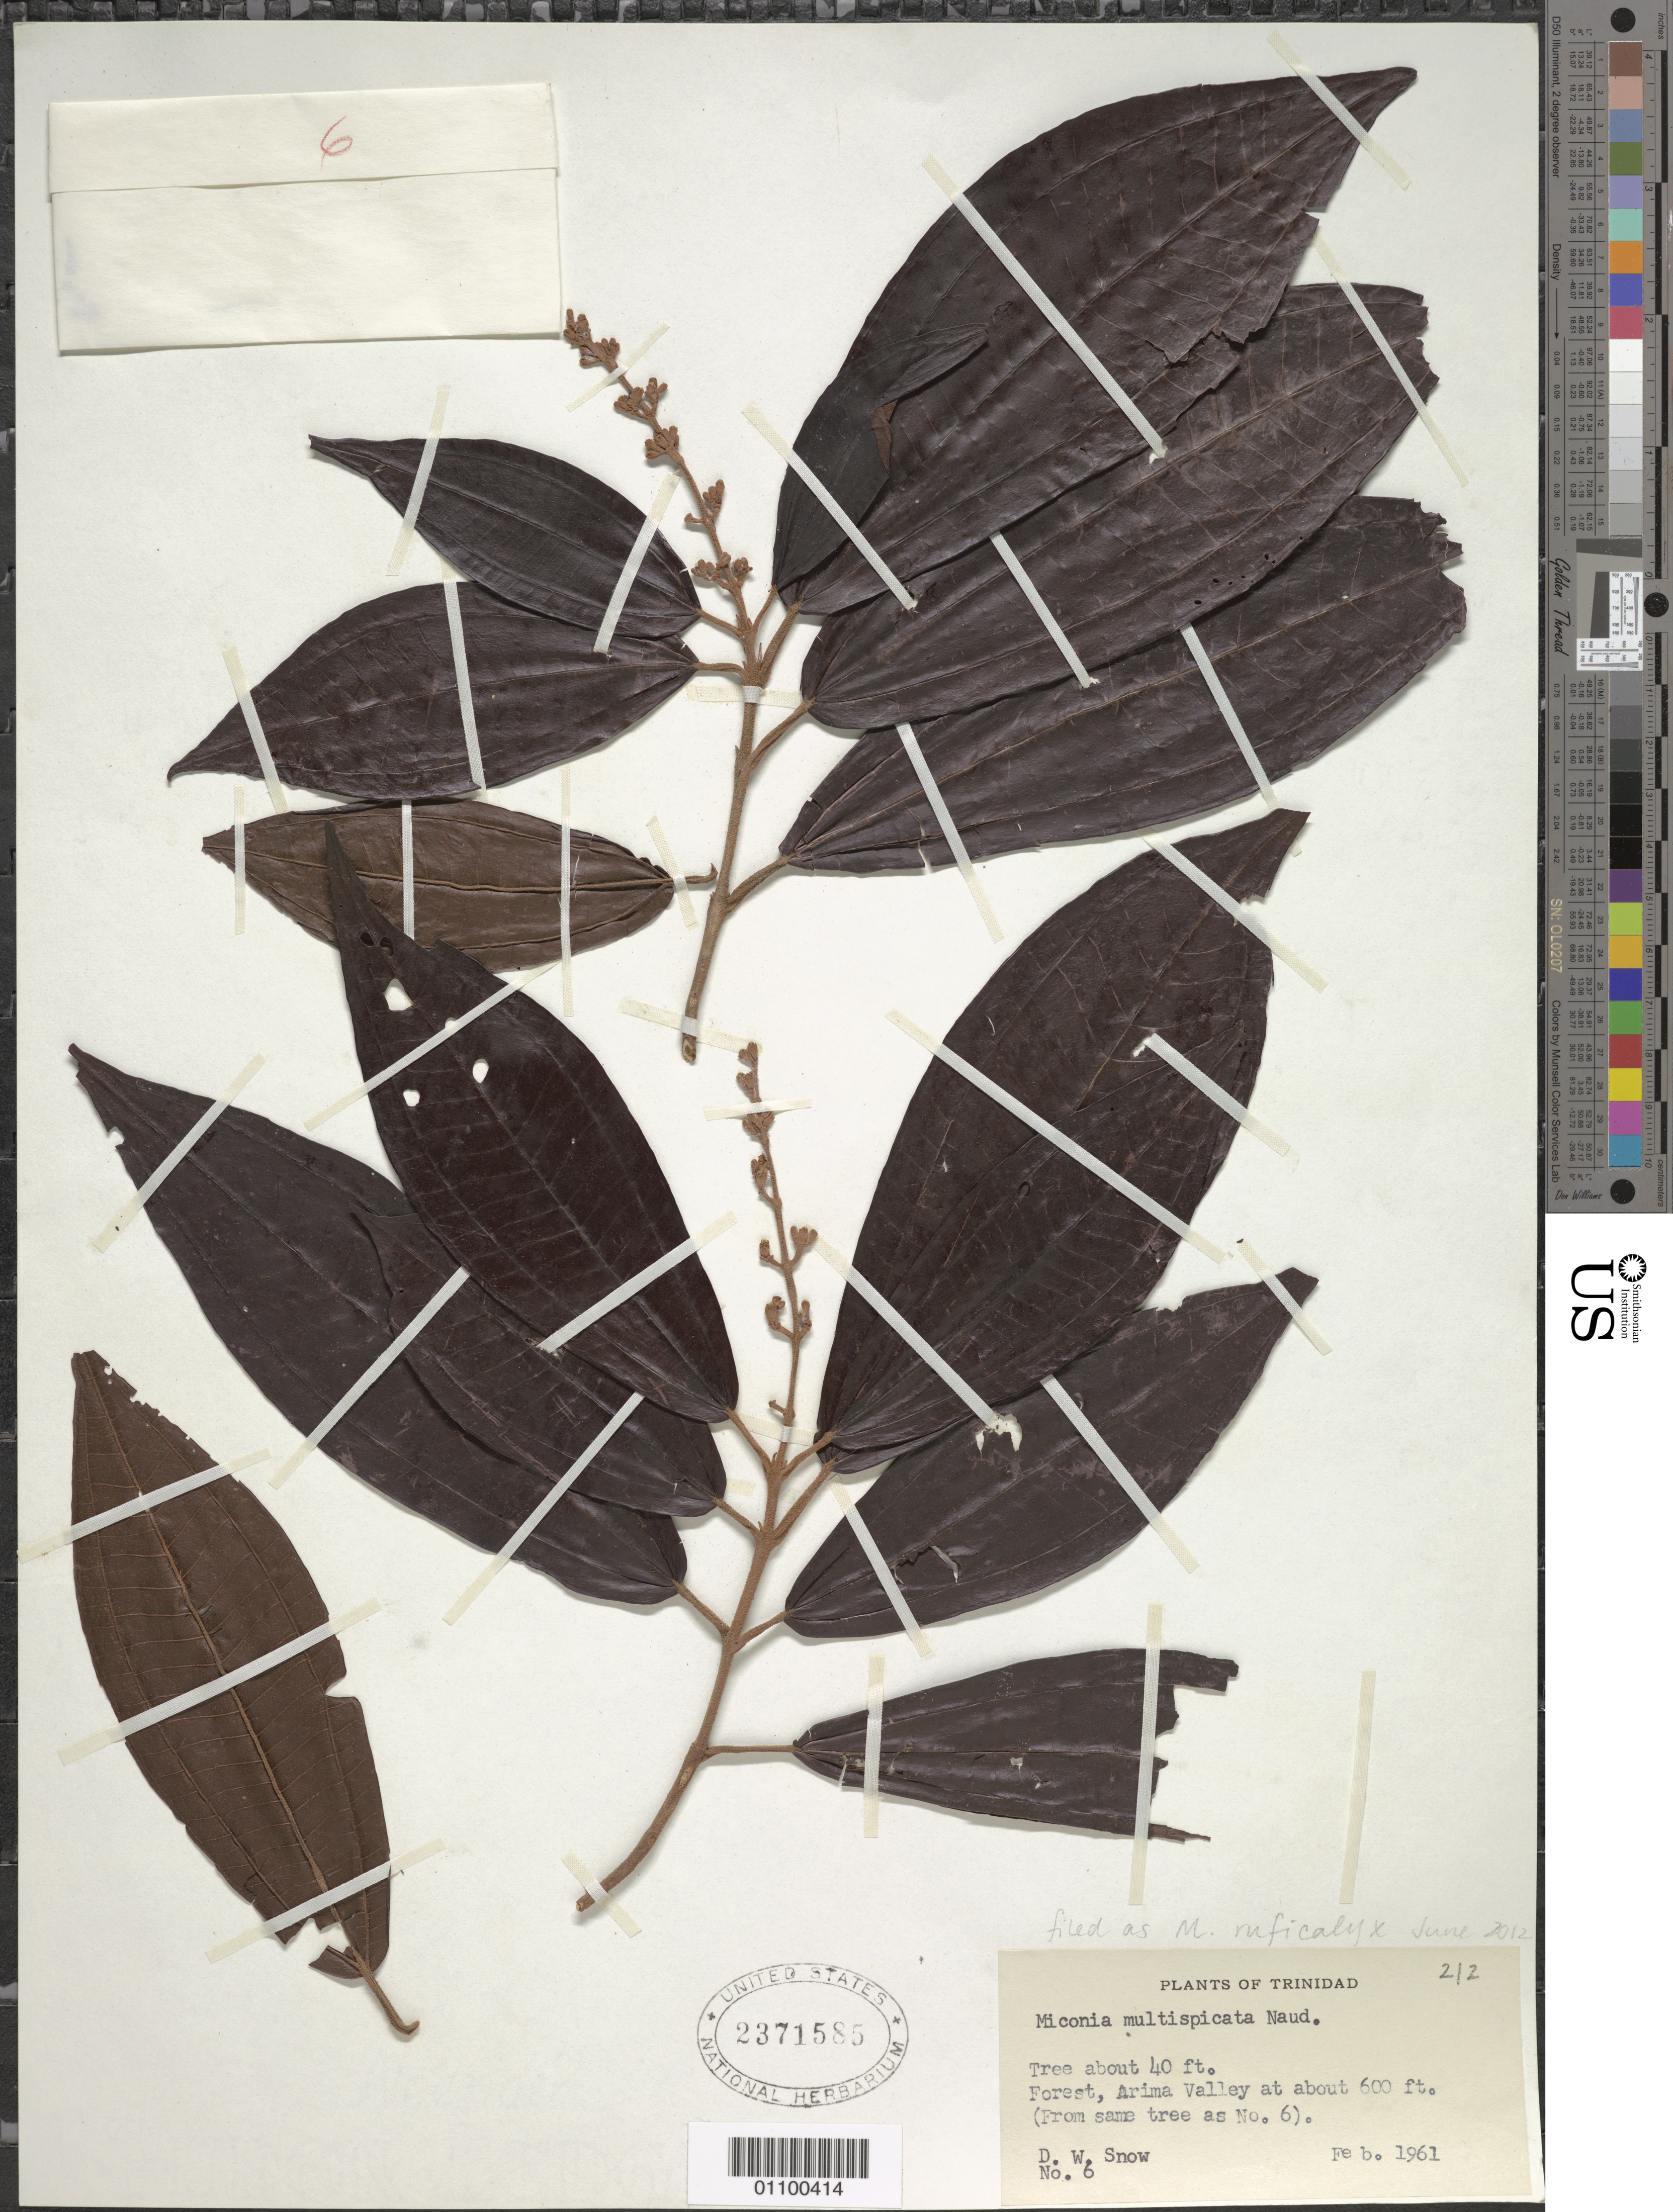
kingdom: Plantae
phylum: Tracheophyta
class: Magnoliopsida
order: Myrtales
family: Melastomataceae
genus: Miconia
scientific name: Miconia ruficalyx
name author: Gleason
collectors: D. Snow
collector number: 6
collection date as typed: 01 Feb 1961 to 28 Feb 1961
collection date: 1961-02-01/1961-02-28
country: Trinidad and Tobago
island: Trinidad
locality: Arima Valley; forest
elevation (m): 183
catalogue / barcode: US 2371585